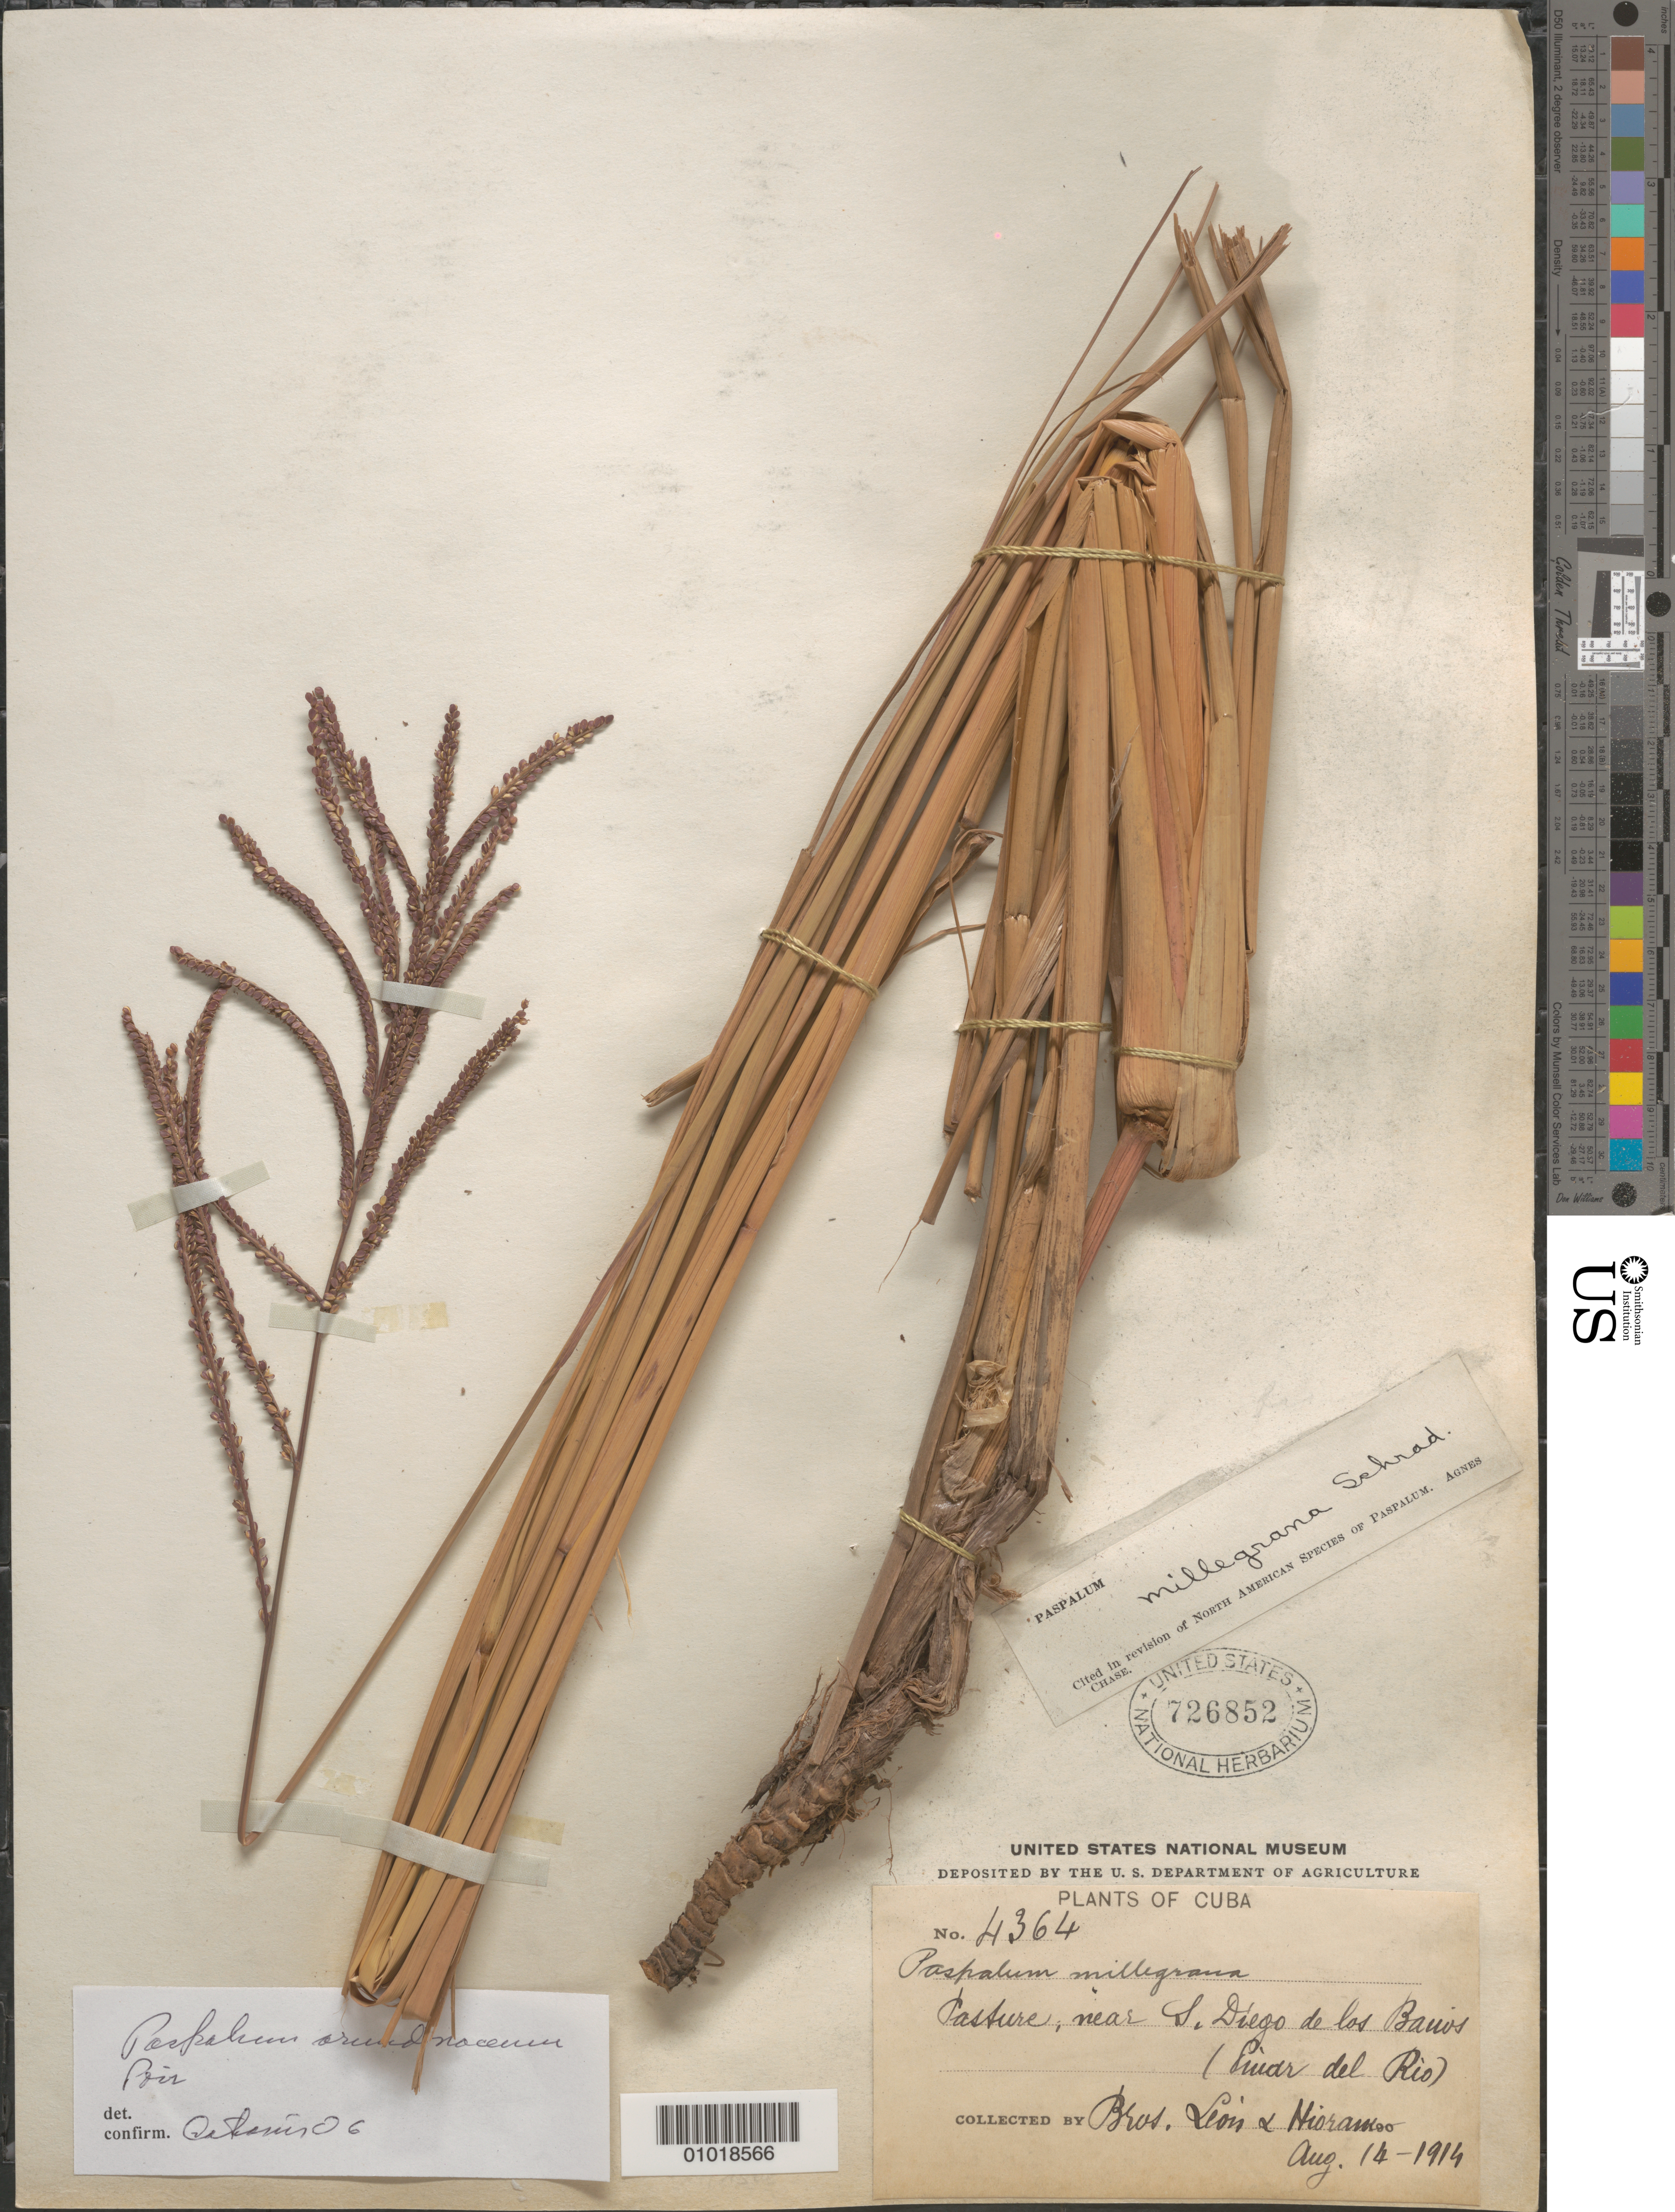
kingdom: Plantae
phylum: Tracheophyta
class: Liliopsida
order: Poales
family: Poaceae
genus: Paspalum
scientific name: Paspalum arundinaceum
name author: Poir.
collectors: Bro. León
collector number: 4364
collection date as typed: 14 Aug 1914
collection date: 1914-08-14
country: Cuba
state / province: Pinar del Rio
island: Cuba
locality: Pasture near S Diego de los Bauios [sp]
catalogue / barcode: US 726852